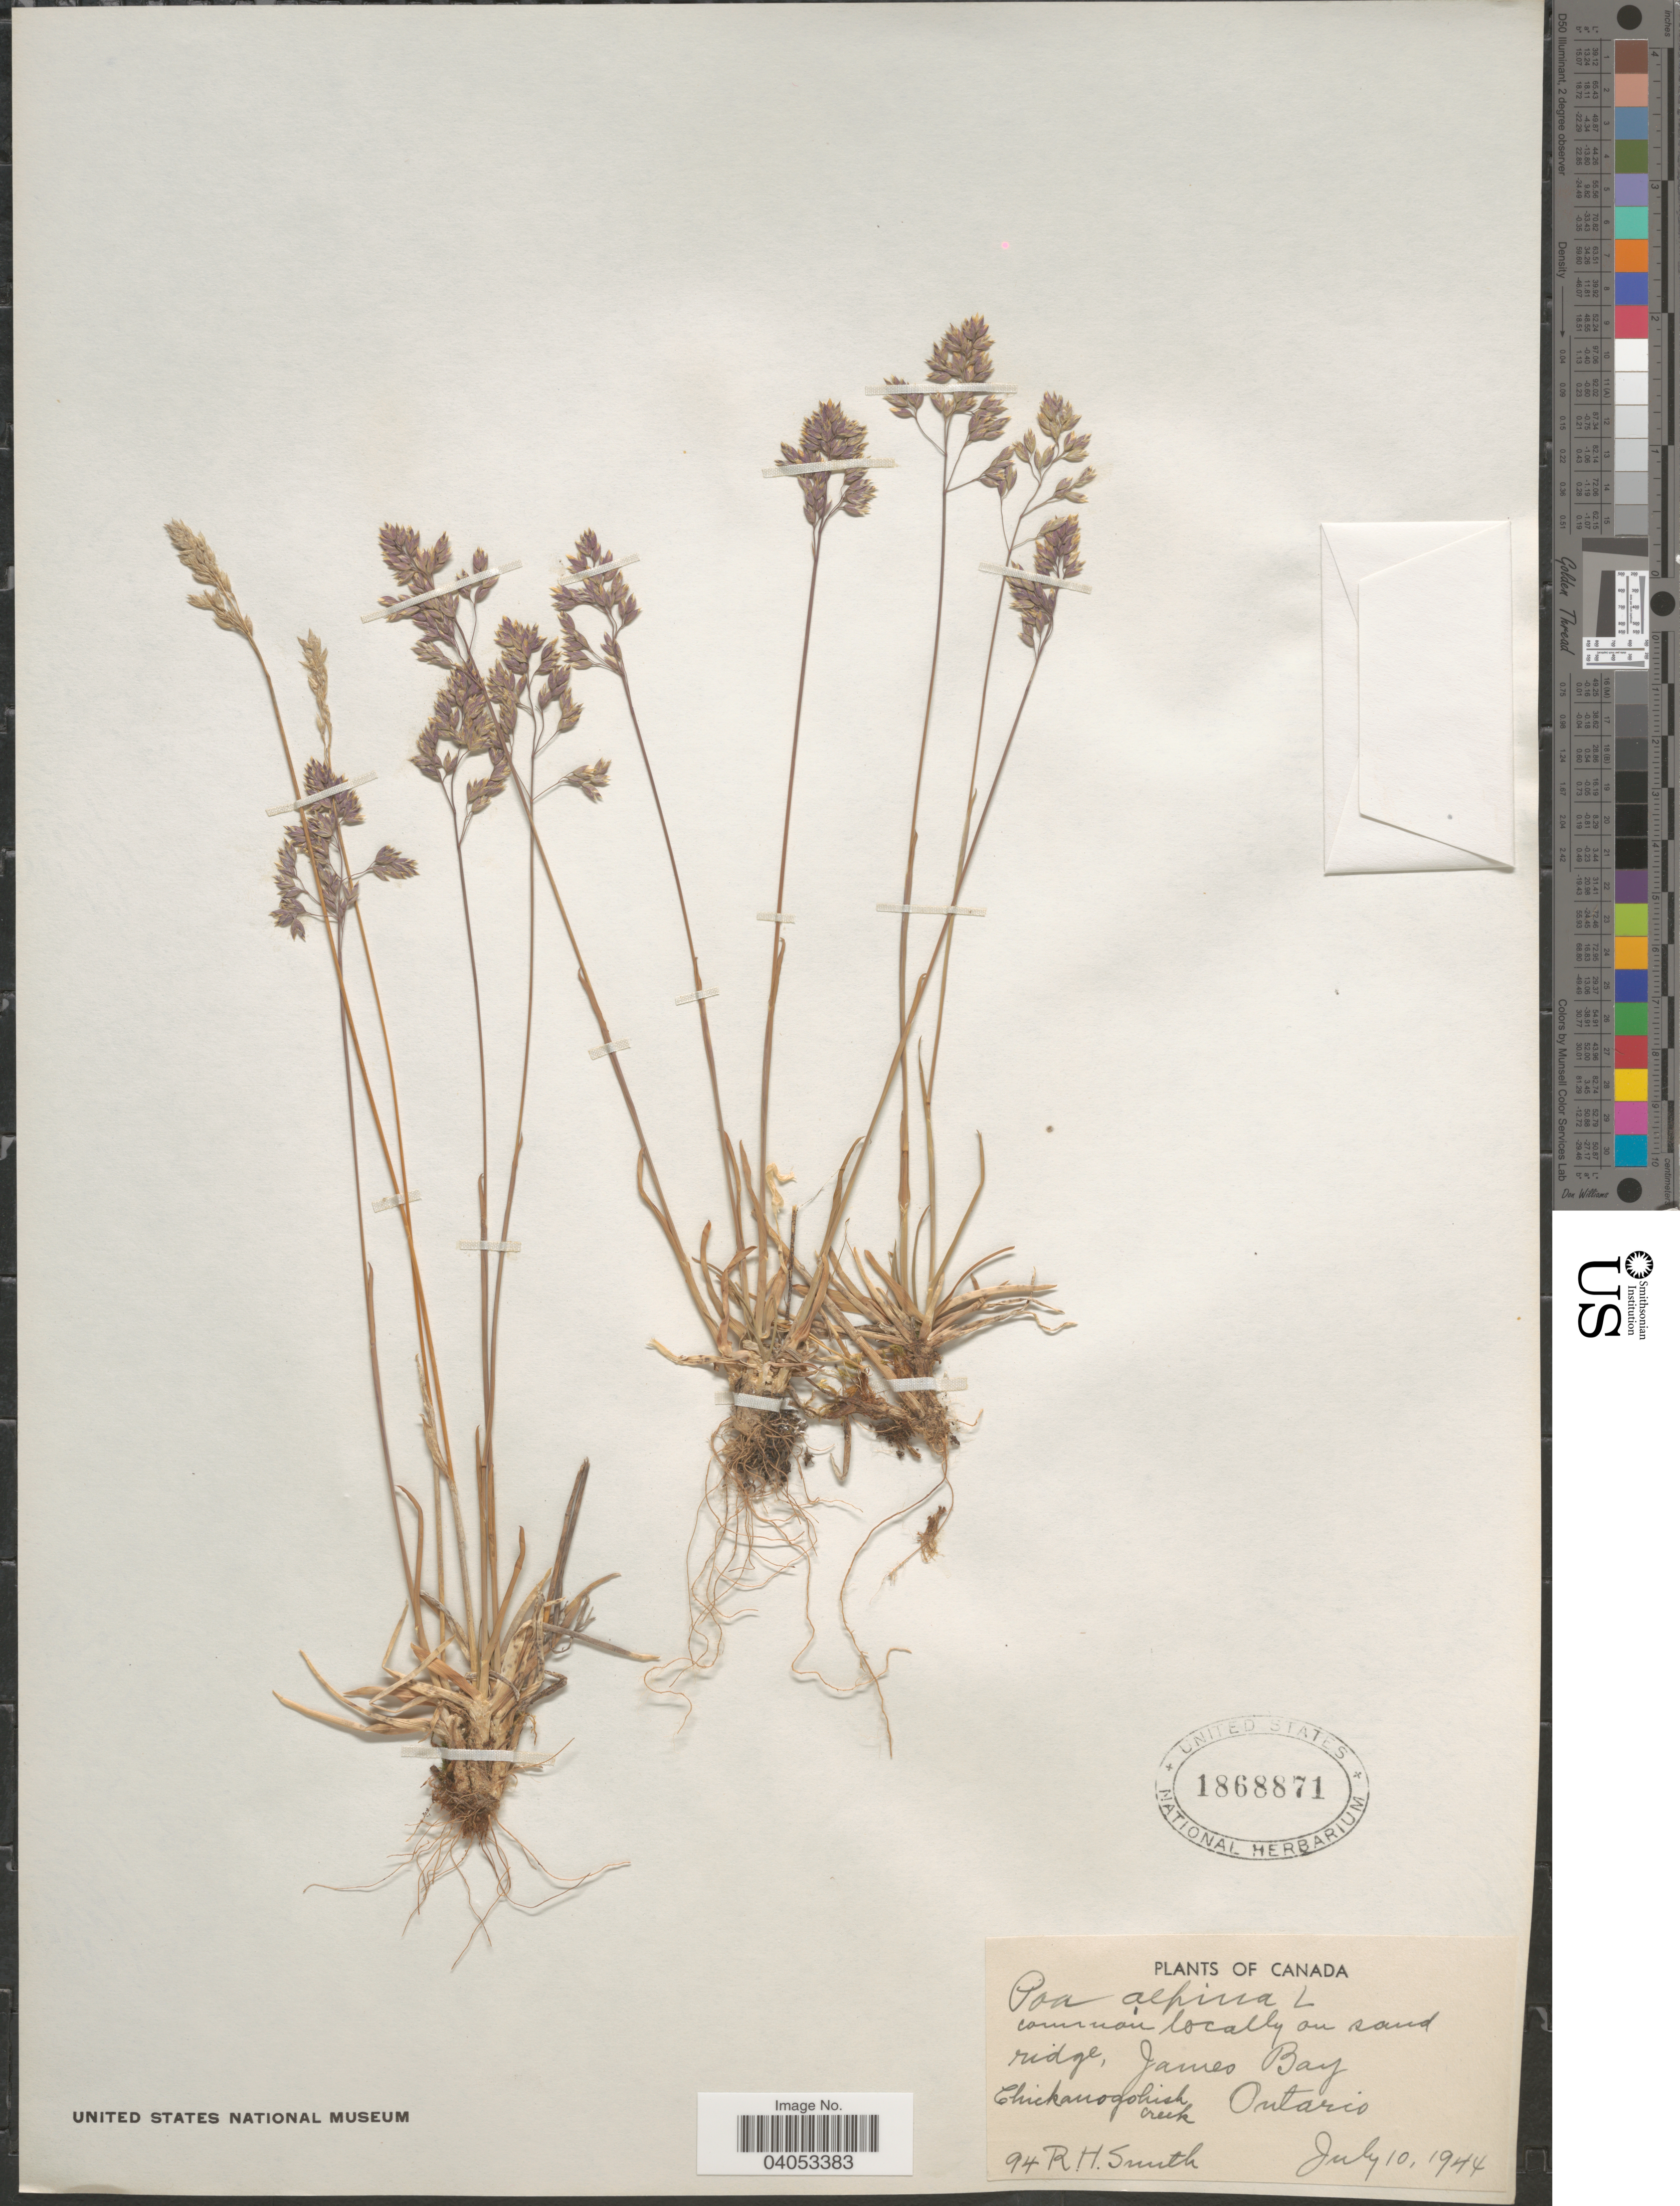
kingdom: Plantae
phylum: Tracheophyta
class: Liliopsida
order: Poales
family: Poaceae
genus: Poa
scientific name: Poa alpina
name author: L.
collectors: R. H. Smith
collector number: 94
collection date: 1944-07-10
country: Canada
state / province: Ontario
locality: Common locally on sand ridge, James Bay. Chickanogohish creek.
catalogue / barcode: US 1868871